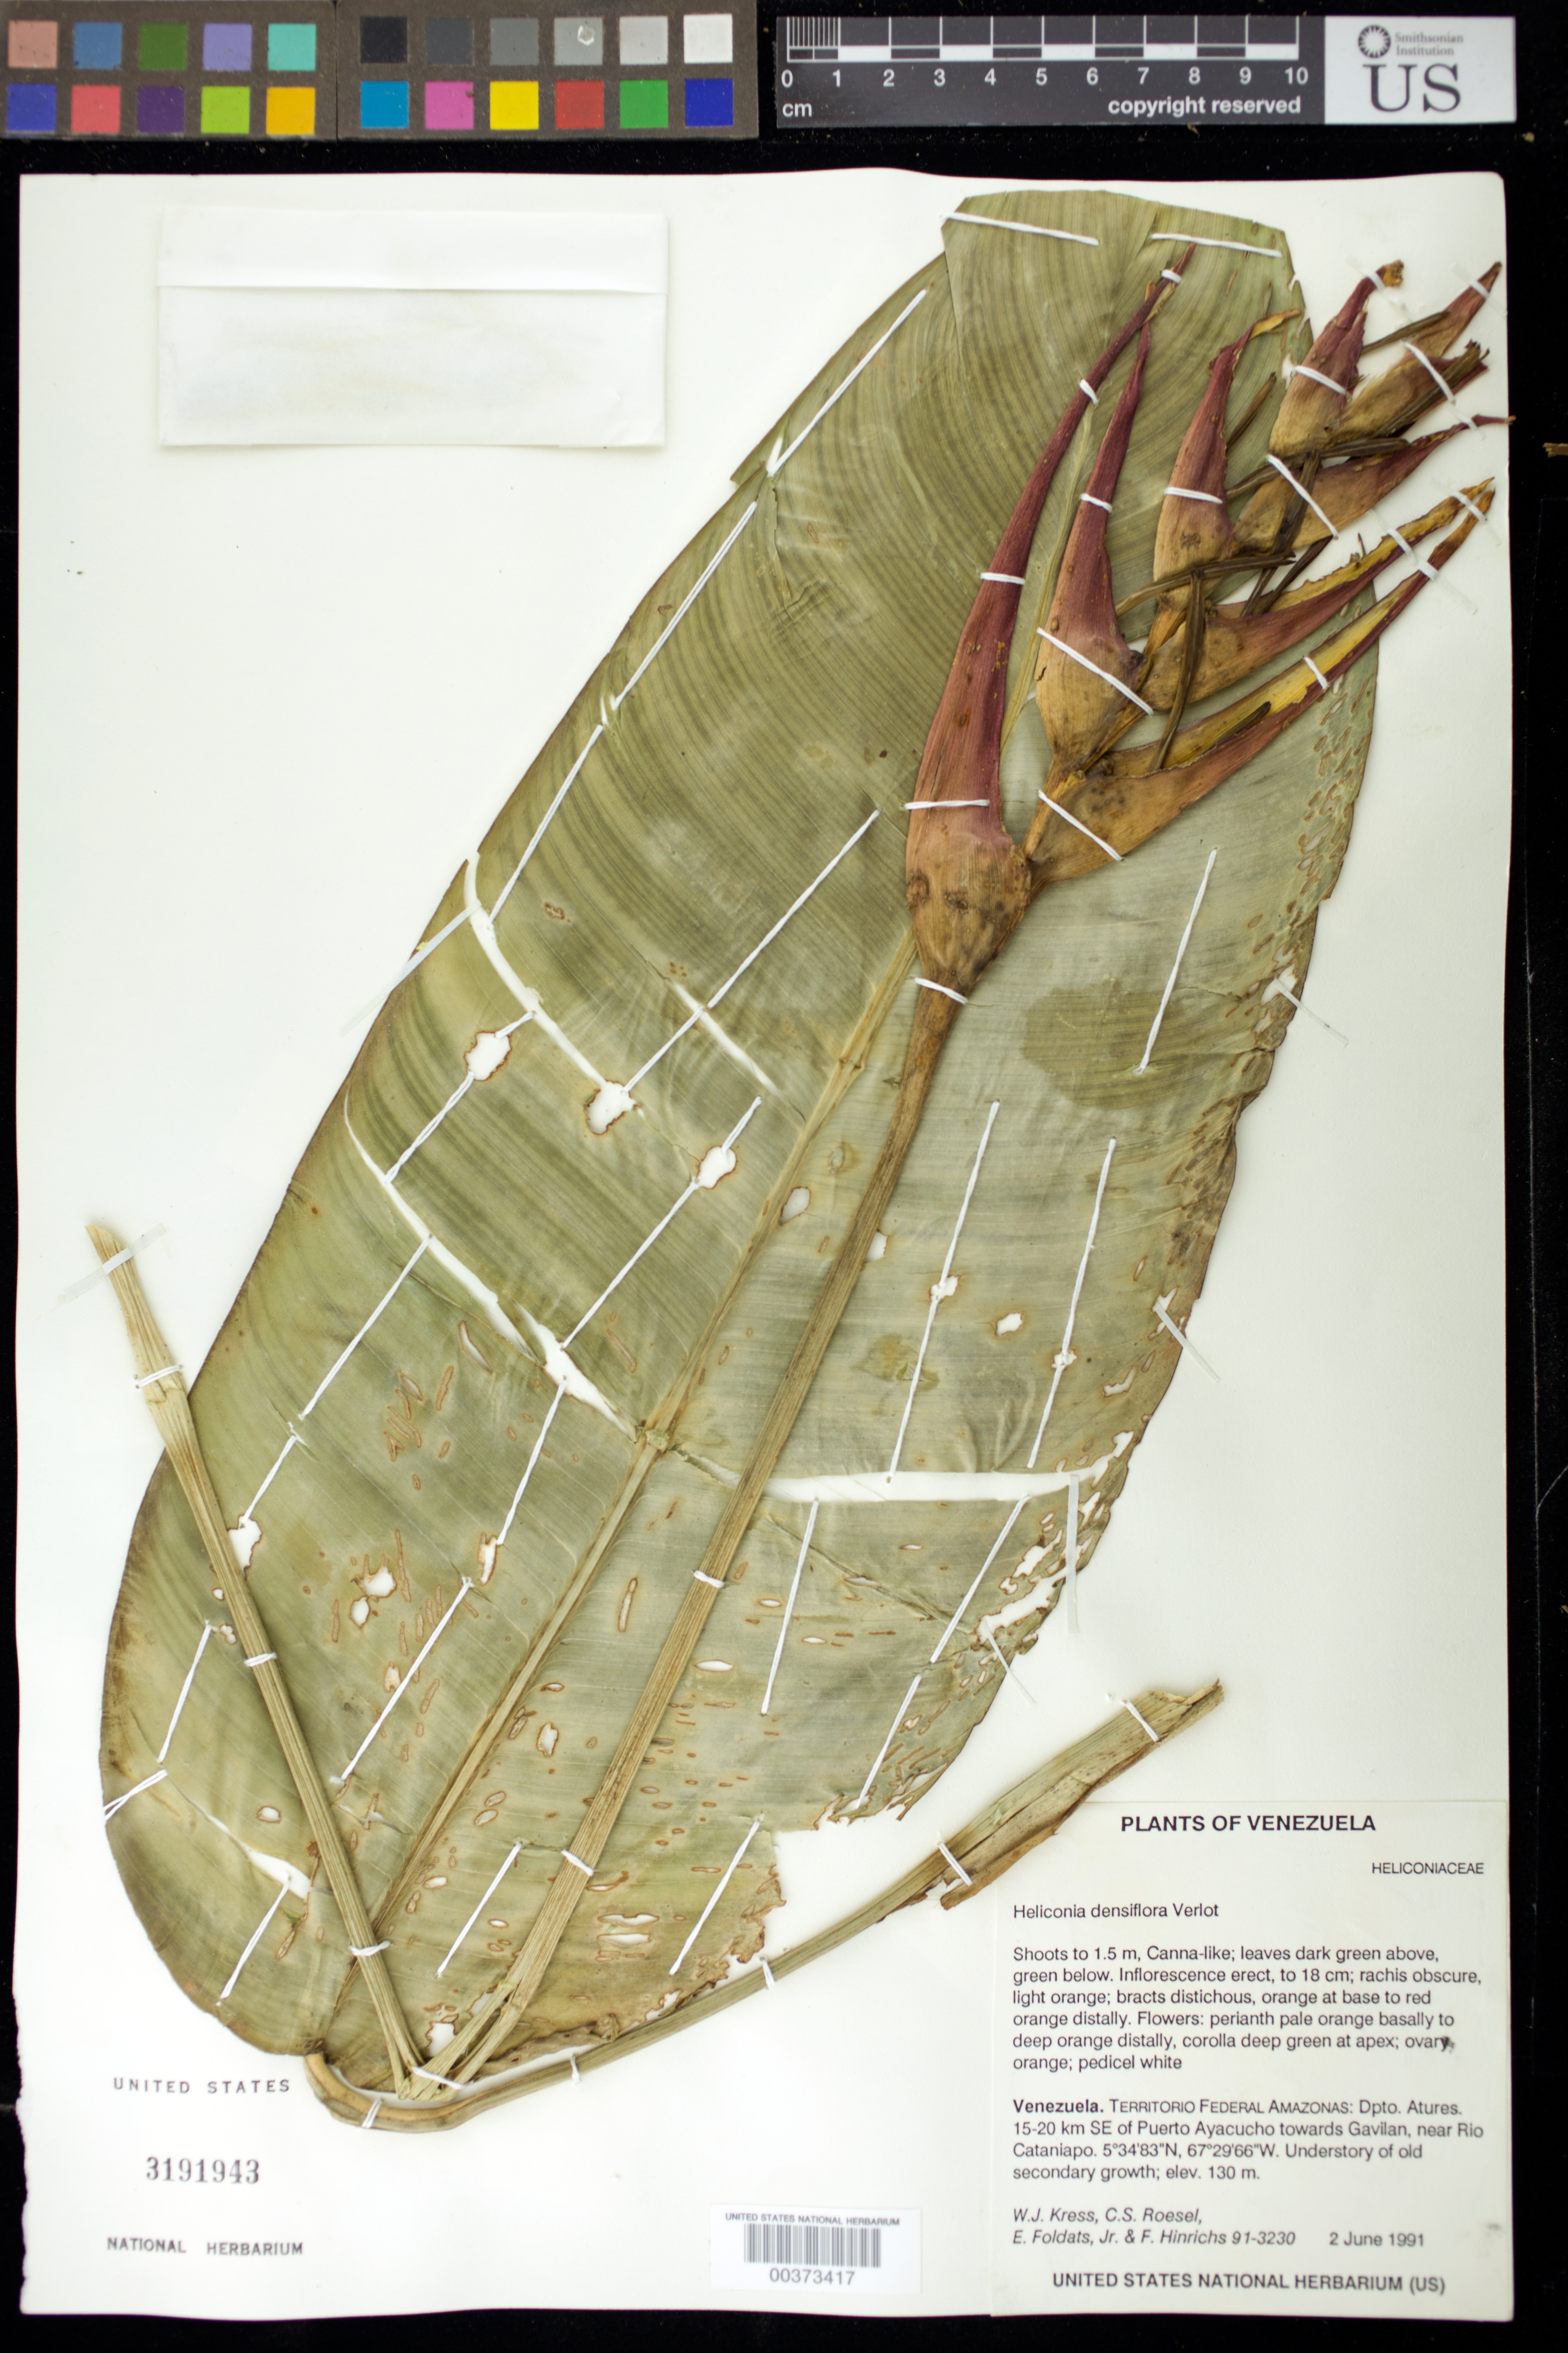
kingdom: Plantae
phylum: Tracheophyta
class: Liliopsida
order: Zingiberales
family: Heliconiaceae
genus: Heliconia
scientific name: Heliconia densiflora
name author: B. Verl.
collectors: W. J. Kress, C. S. Roesel, E. Foldats & F. Hinrichs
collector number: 91-3230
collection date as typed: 02 Jun 1991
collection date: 1991-06-02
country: Venezuela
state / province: Amazonas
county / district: Atures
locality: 15-20 km se of puerto ayacucho towards gavilan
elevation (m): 130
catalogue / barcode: US 3191943